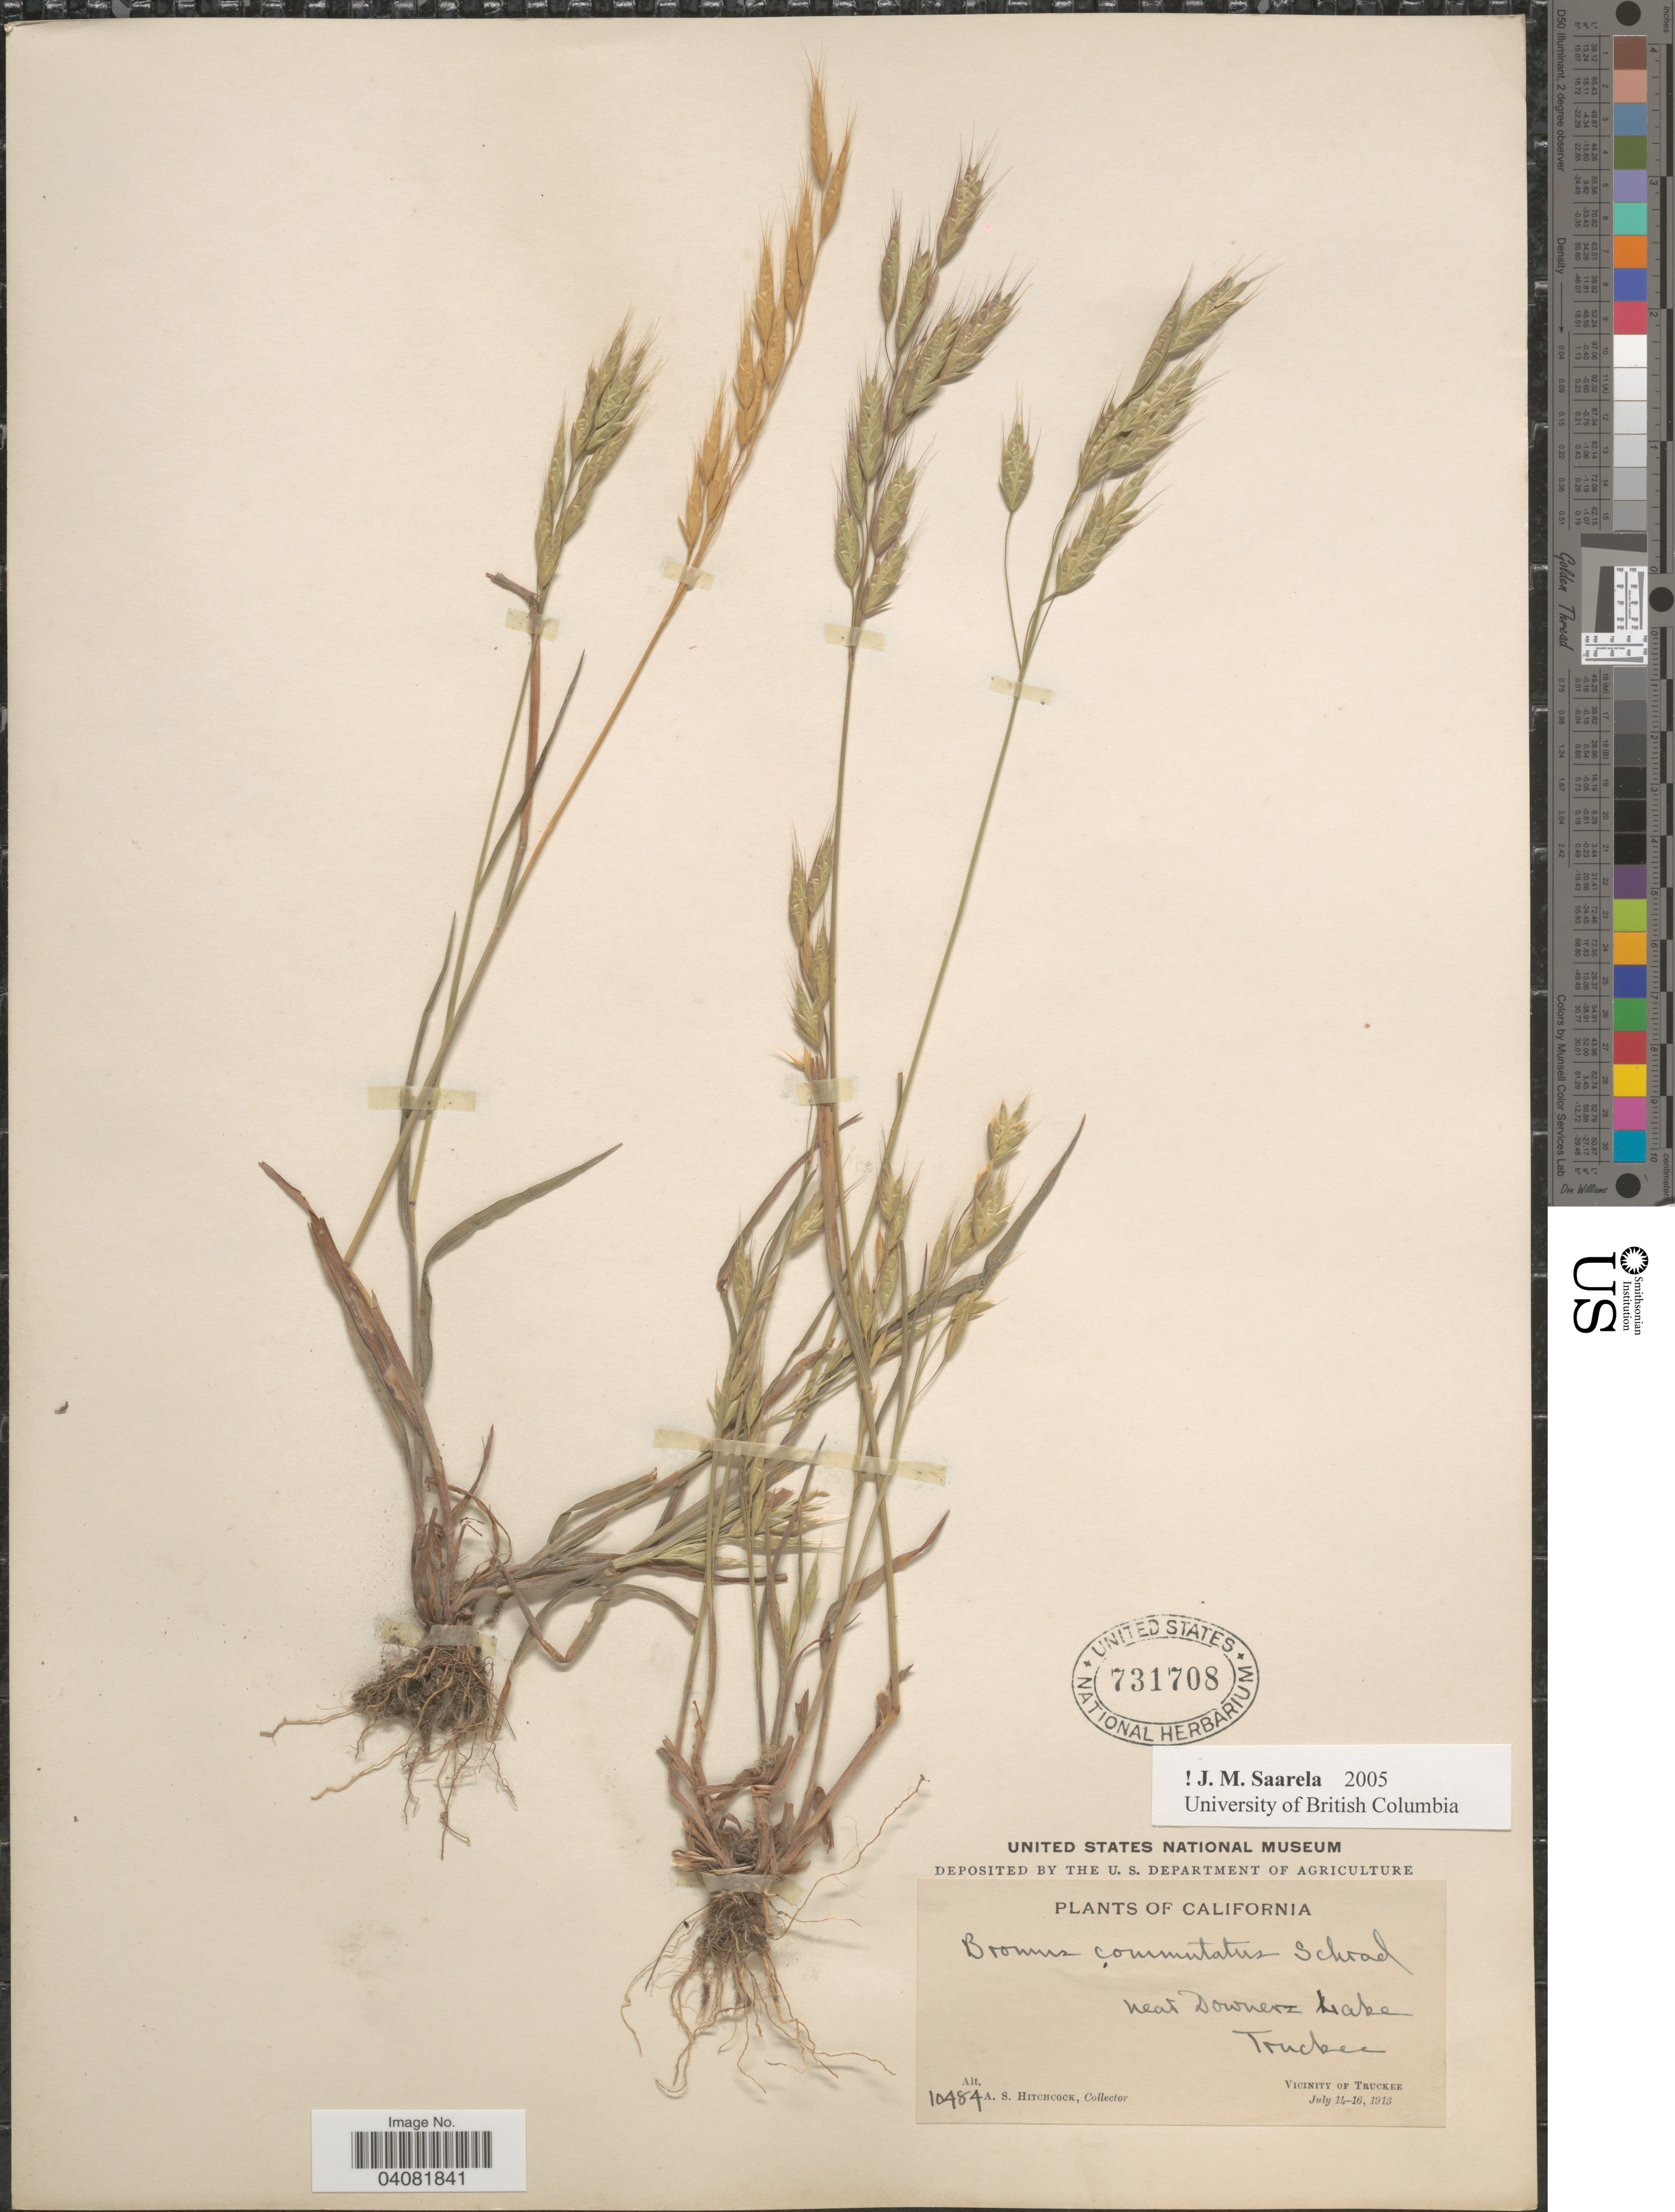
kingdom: Plantae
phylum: Tracheophyta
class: Liliopsida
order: Poales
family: Poaceae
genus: Bromus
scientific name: Bromus commutatus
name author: Schrad.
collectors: A. S. Hitchcock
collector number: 10484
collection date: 1913-07-14/1913-07-16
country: United States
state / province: California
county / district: Nevada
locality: Near Downerz Lake. Truckee. Vicinity of Truckee.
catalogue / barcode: US 731708